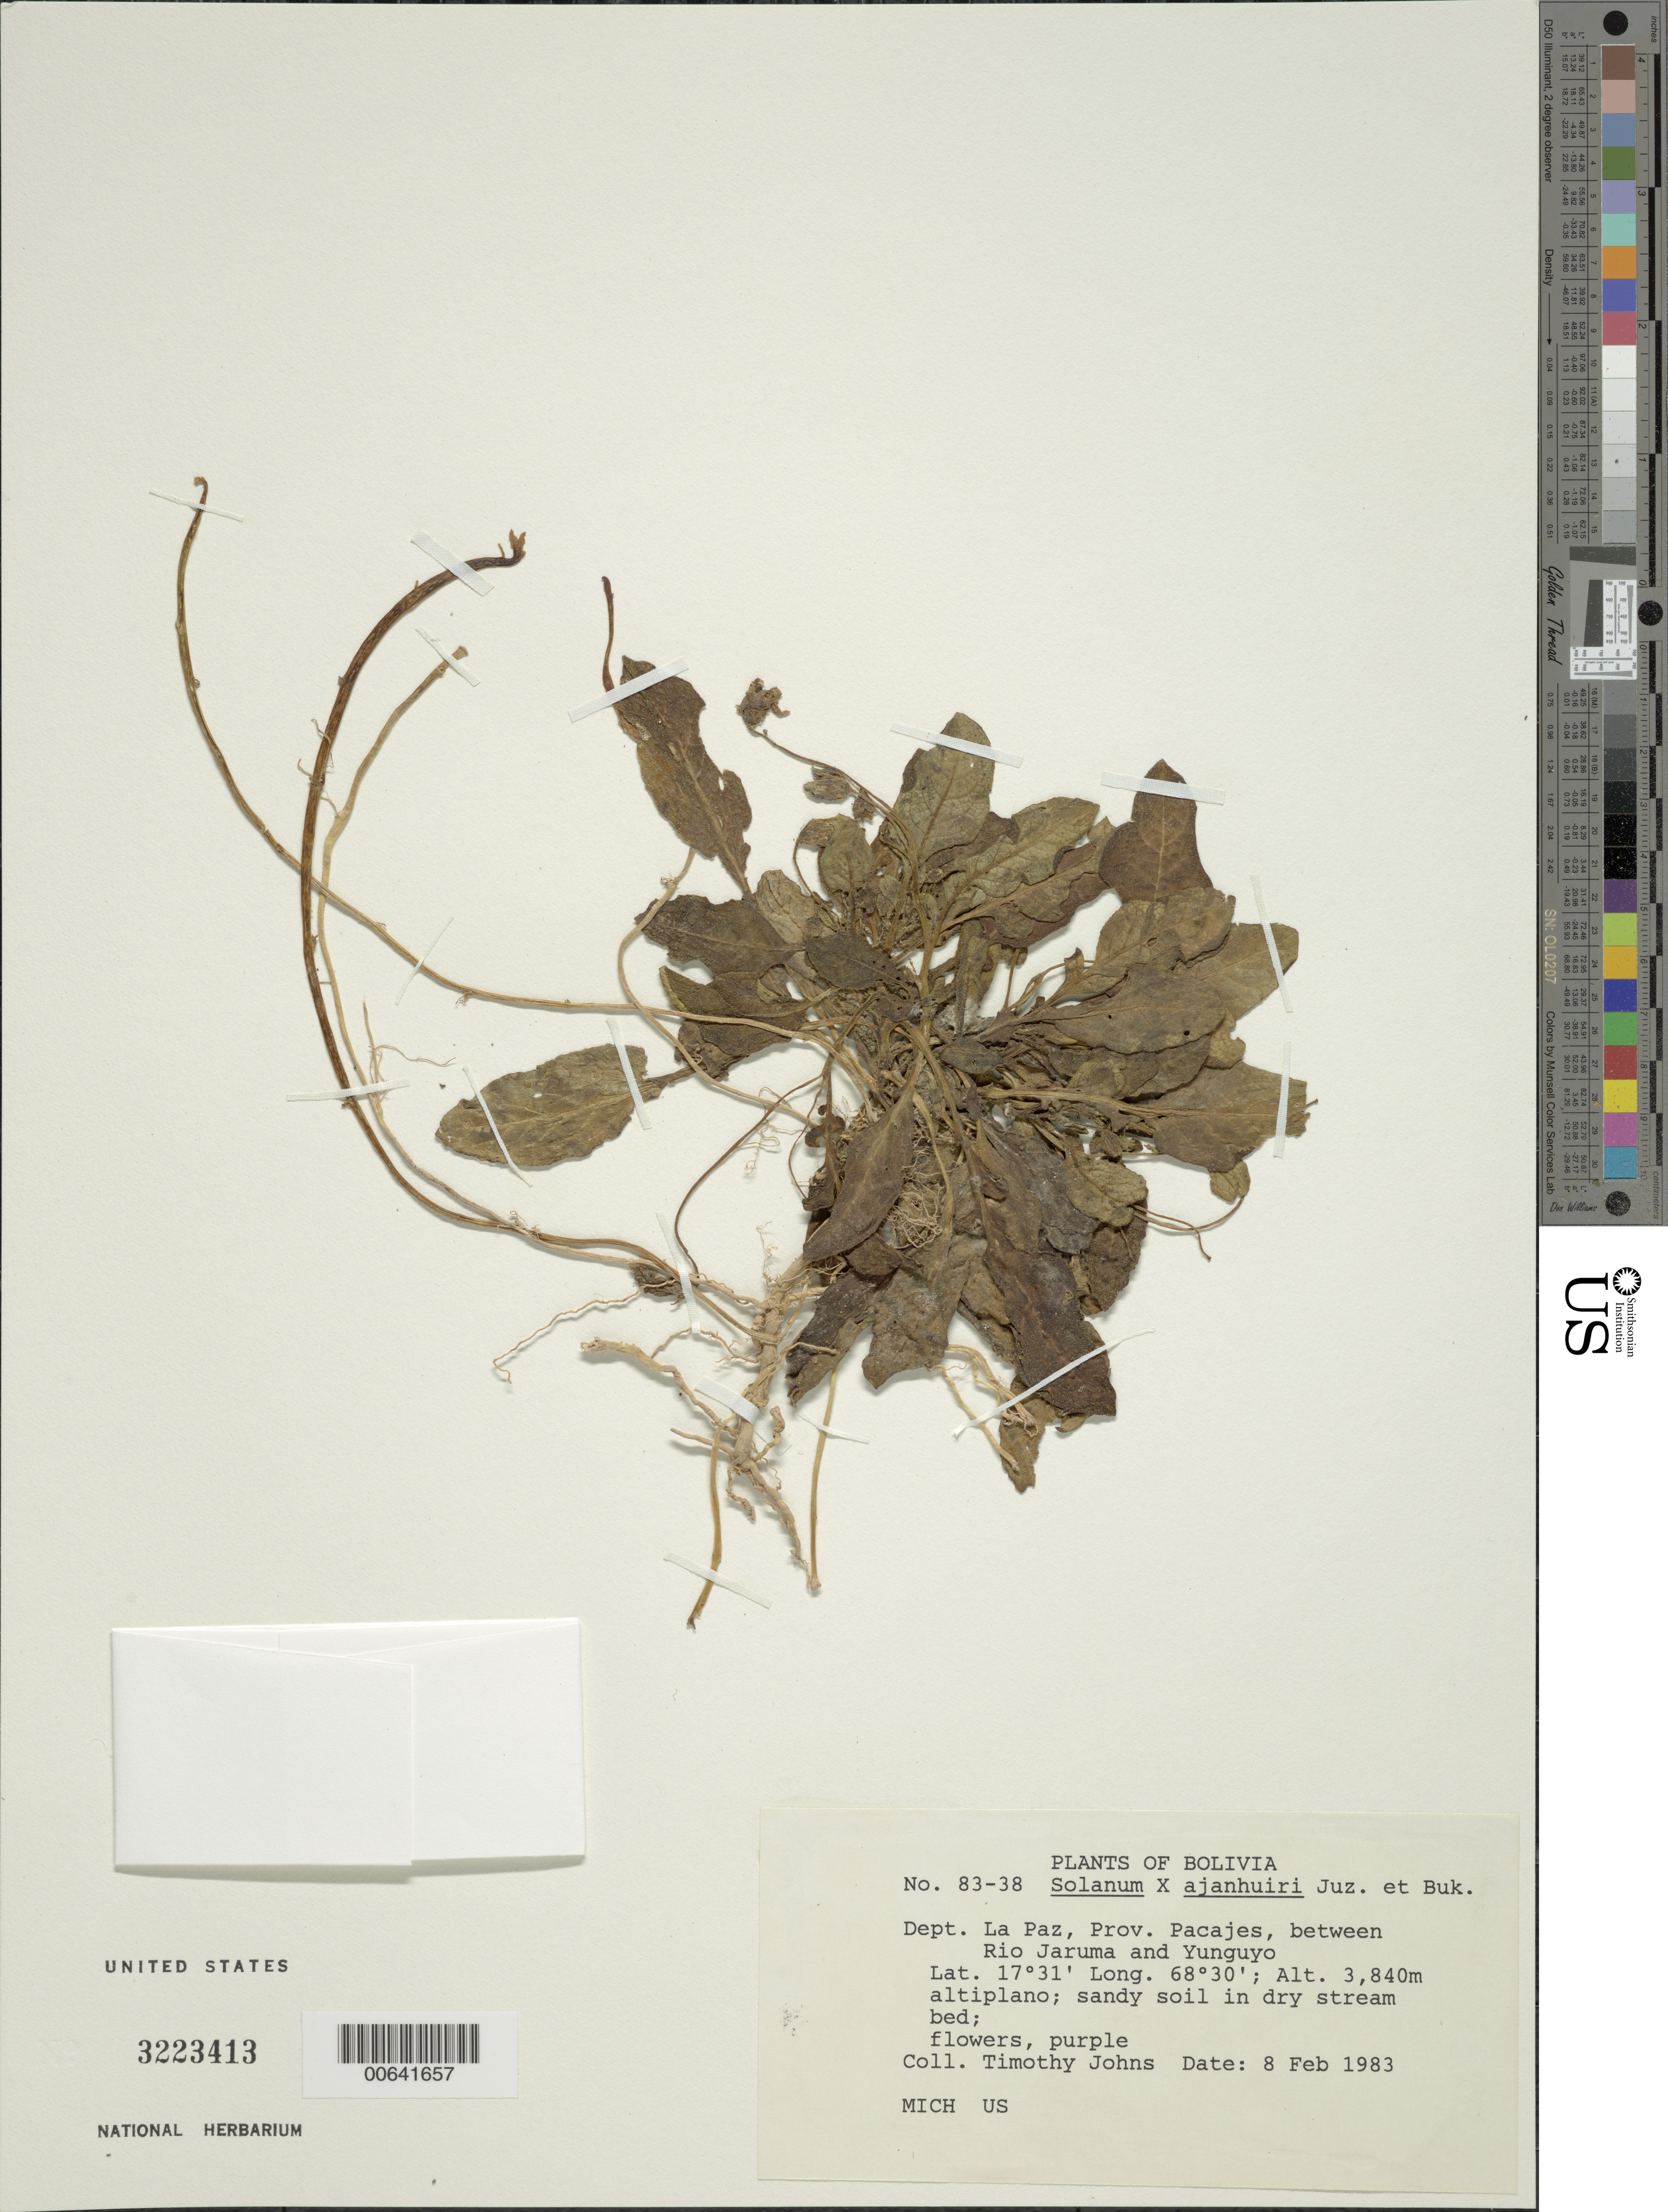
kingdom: Plantae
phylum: Tracheophyta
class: Magnoliopsida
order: Solanales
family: Solanaceae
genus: Solanum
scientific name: Solanum x ajanhuiri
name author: Juz. & Burk.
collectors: T. Johns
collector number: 83-38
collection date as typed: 02 Aug 1983 or 08 Feb 1983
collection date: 1983-02-08 or 1983-08-02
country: Bolivia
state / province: La Paz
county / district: Pacajes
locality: Pacajes. Entre los Rios Jaruma y Yunguyo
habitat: Altiplano. Suelo arenoso, en corrientes aridas.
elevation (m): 3840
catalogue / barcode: US 3223413